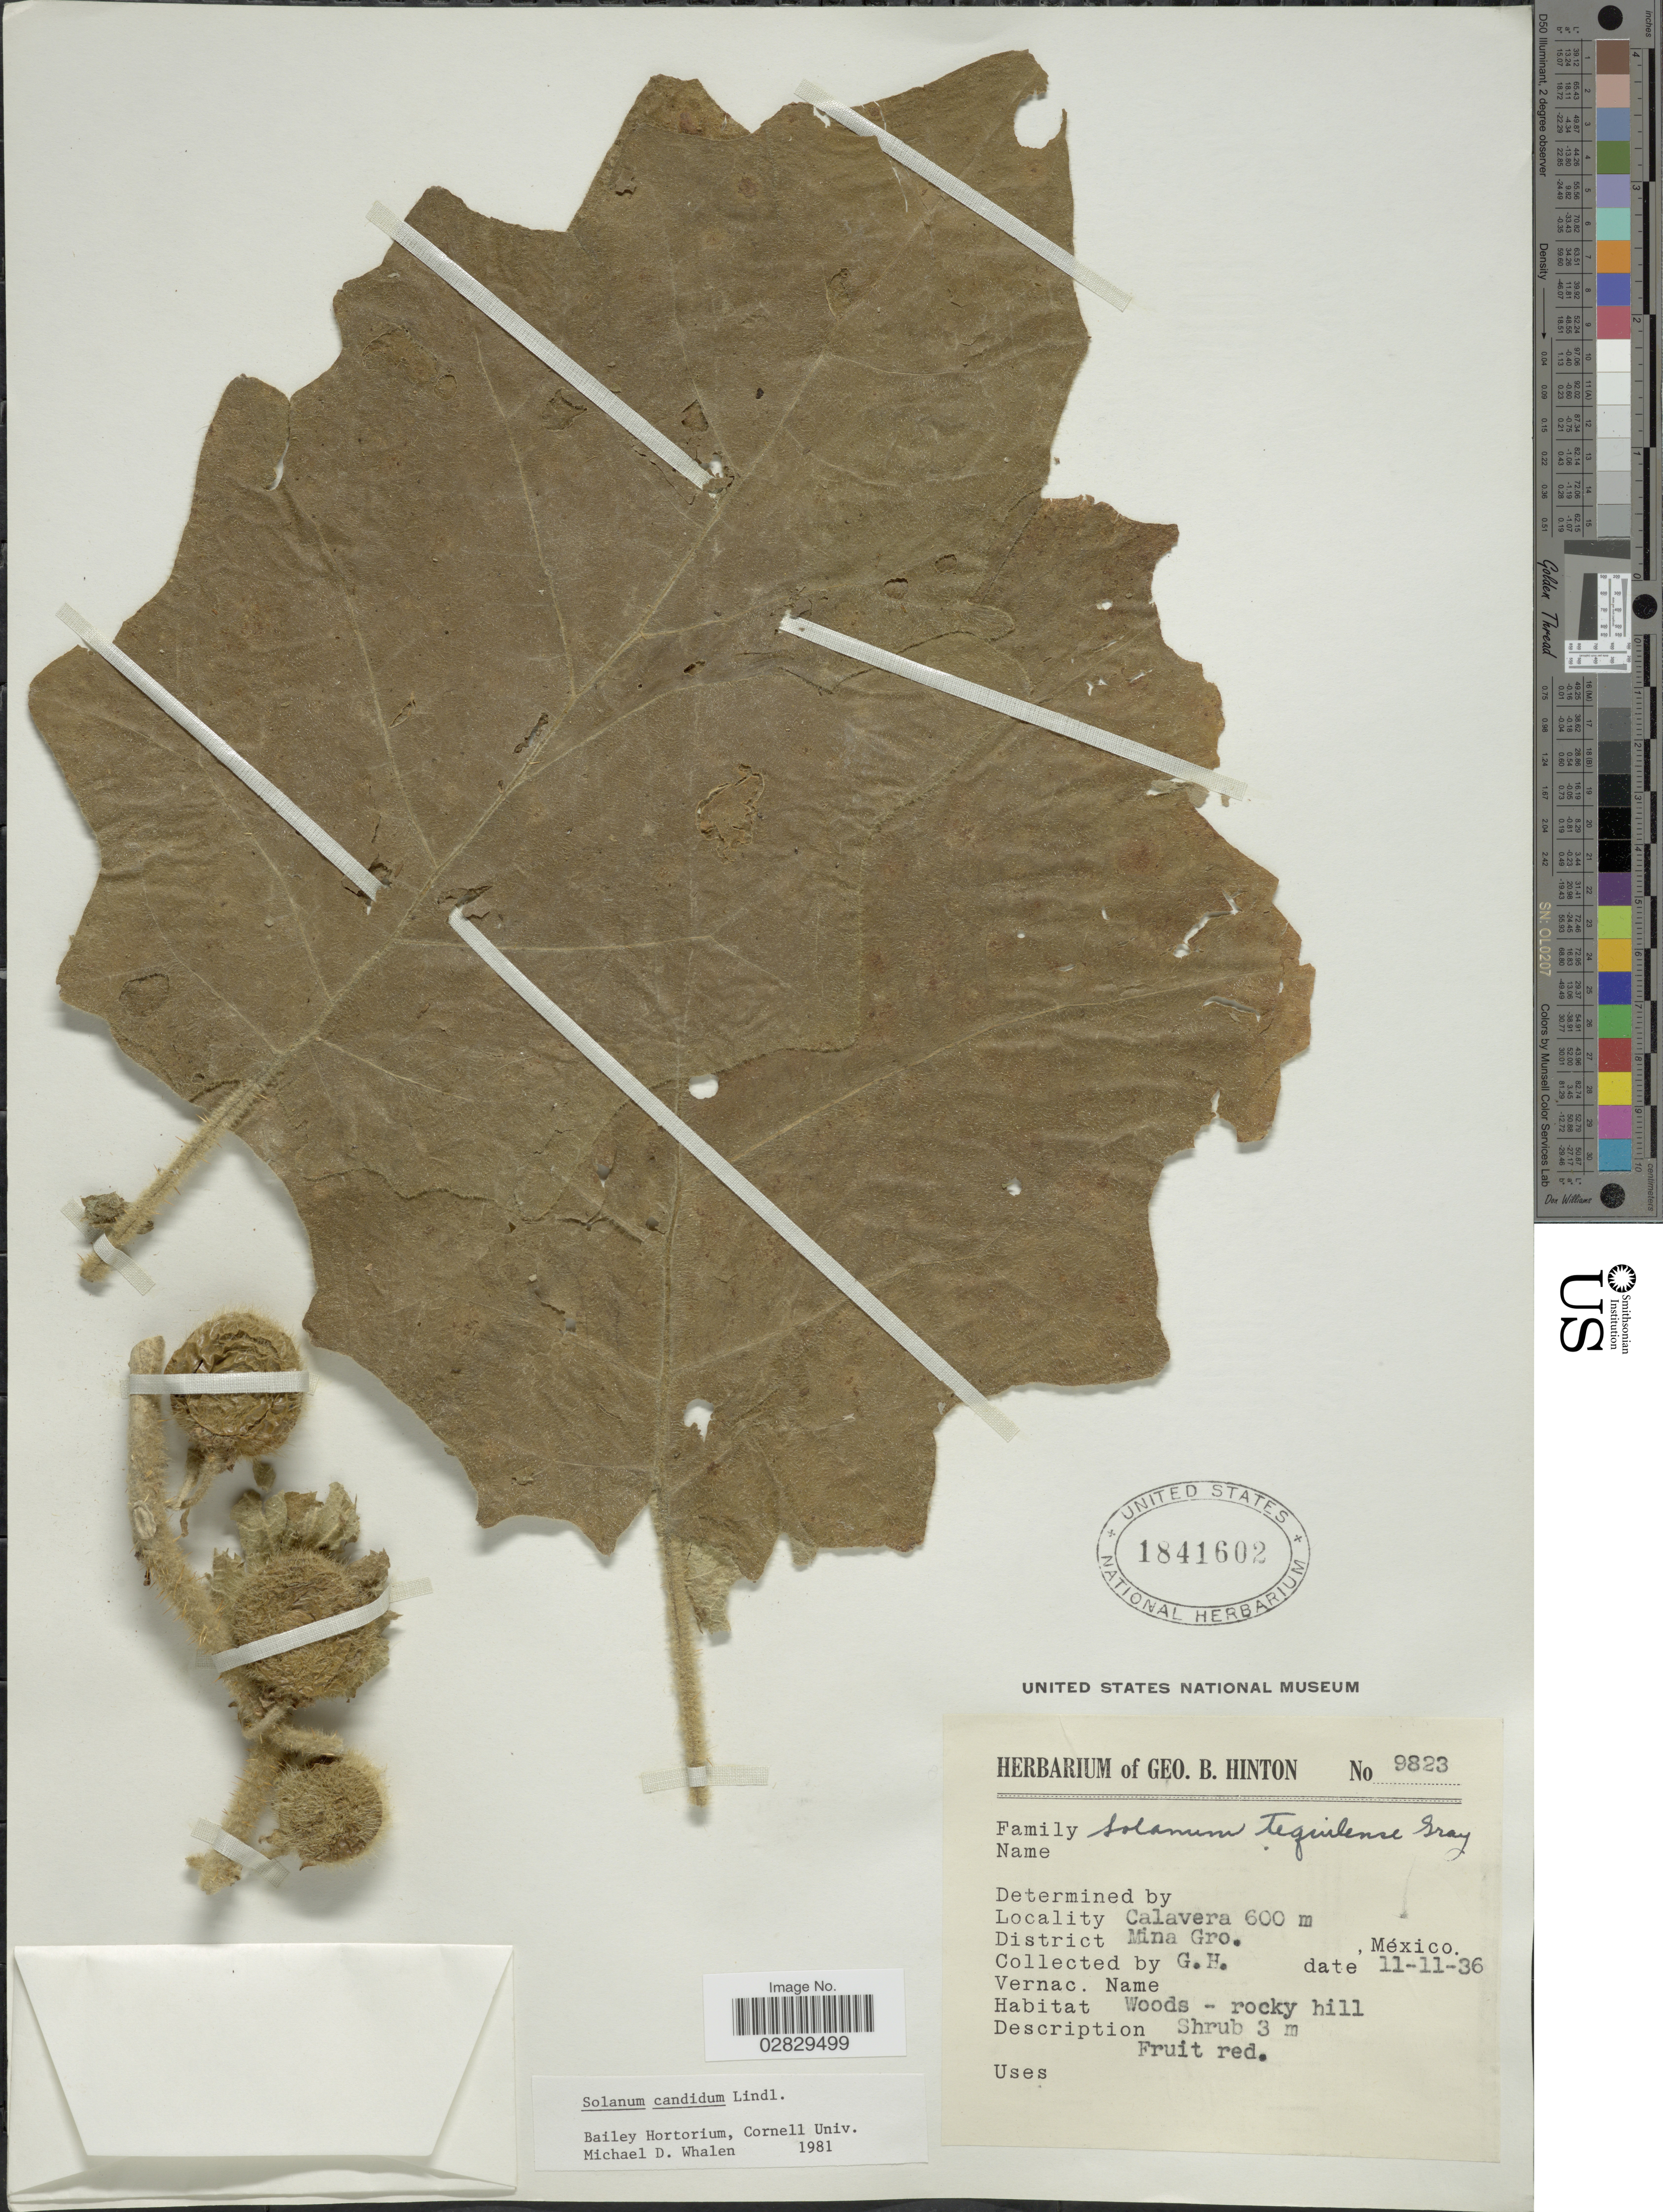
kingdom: Plantae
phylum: Tracheophyta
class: Magnoliopsida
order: Solanales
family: Solanaceae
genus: Solanum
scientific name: Solanum candidum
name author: Lindl.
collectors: G. B. Hinton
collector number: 9823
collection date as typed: Transcribed d/m/y: 11/11/36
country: Mexico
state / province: México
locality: Calavera. District Mina Gro.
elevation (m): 600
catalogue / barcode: US 1841602